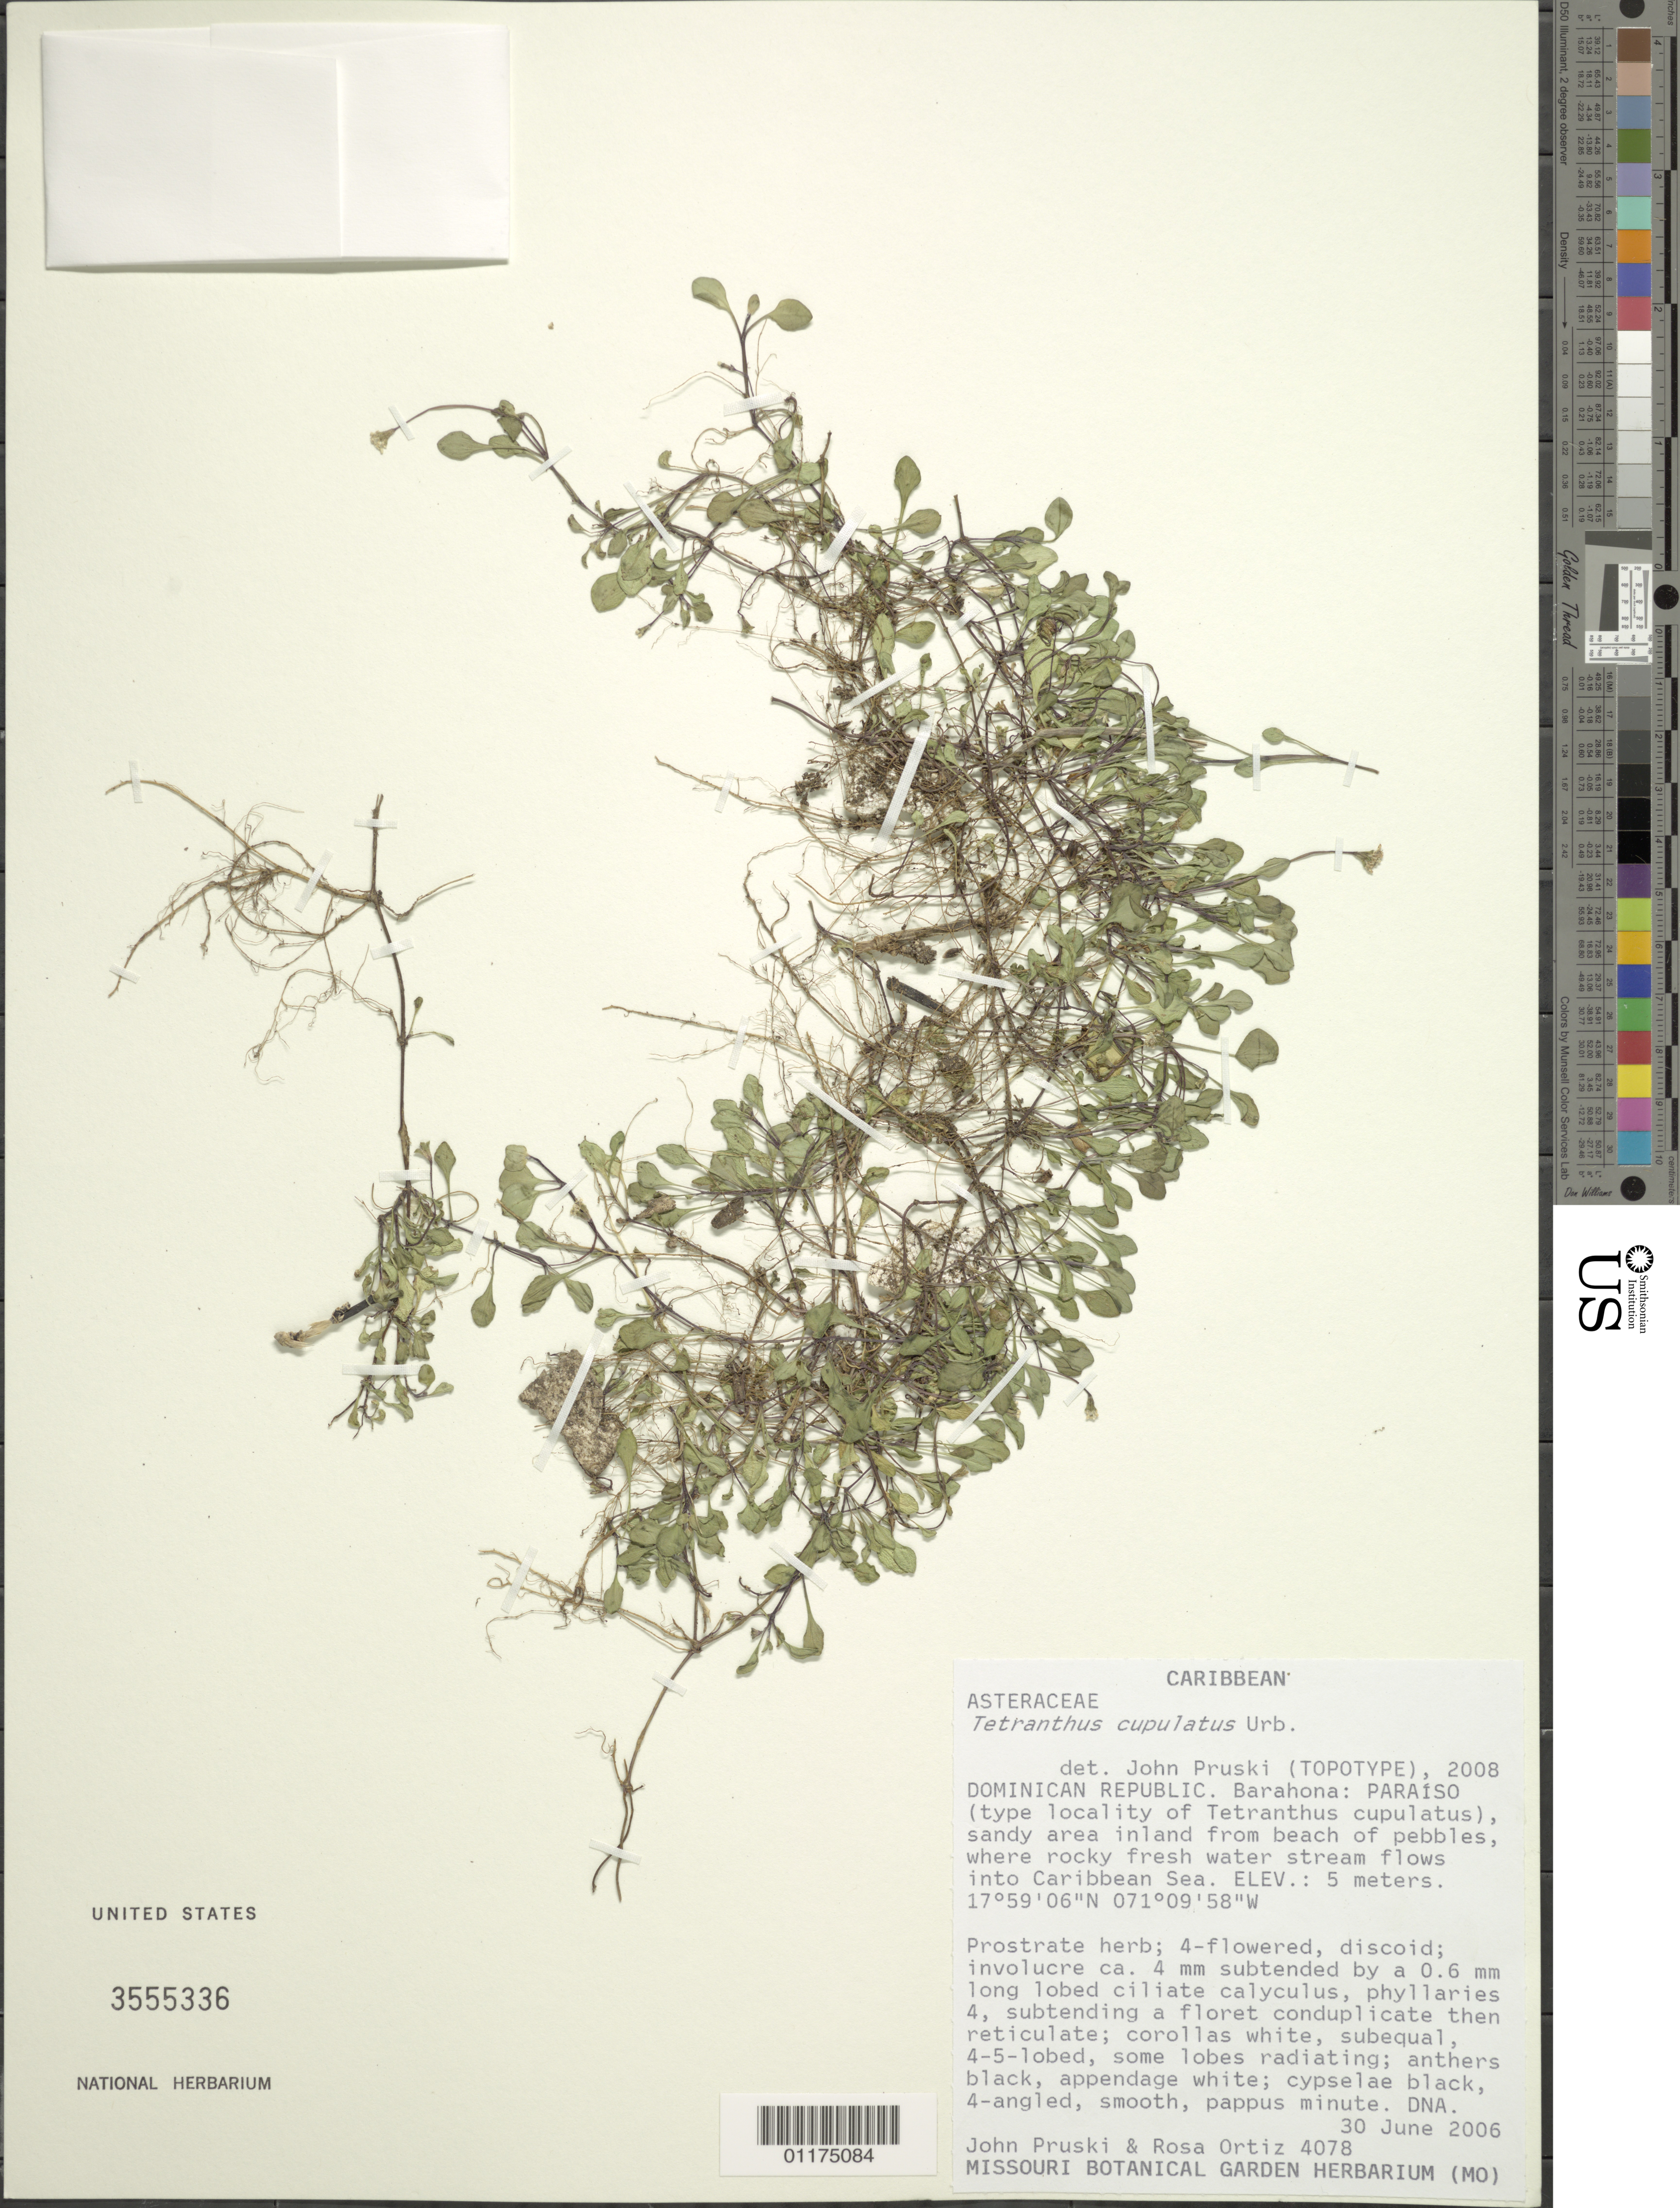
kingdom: Plantae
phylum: Tracheophyta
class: Magnoliopsida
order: Asterales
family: Asteraceae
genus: Tetranthus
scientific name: Tetranthus cupulatus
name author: Urb.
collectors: J. F. Pruski & Ortíz C., G.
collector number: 4078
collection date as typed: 30 Jun 2006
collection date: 2006-06-30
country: Dominican Republic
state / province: Barahona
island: Hispaniola I.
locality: sandy area inland from beach of pebbles, where rocky fresh water stream flows in Caribbean Sea.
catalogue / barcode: US 3555336